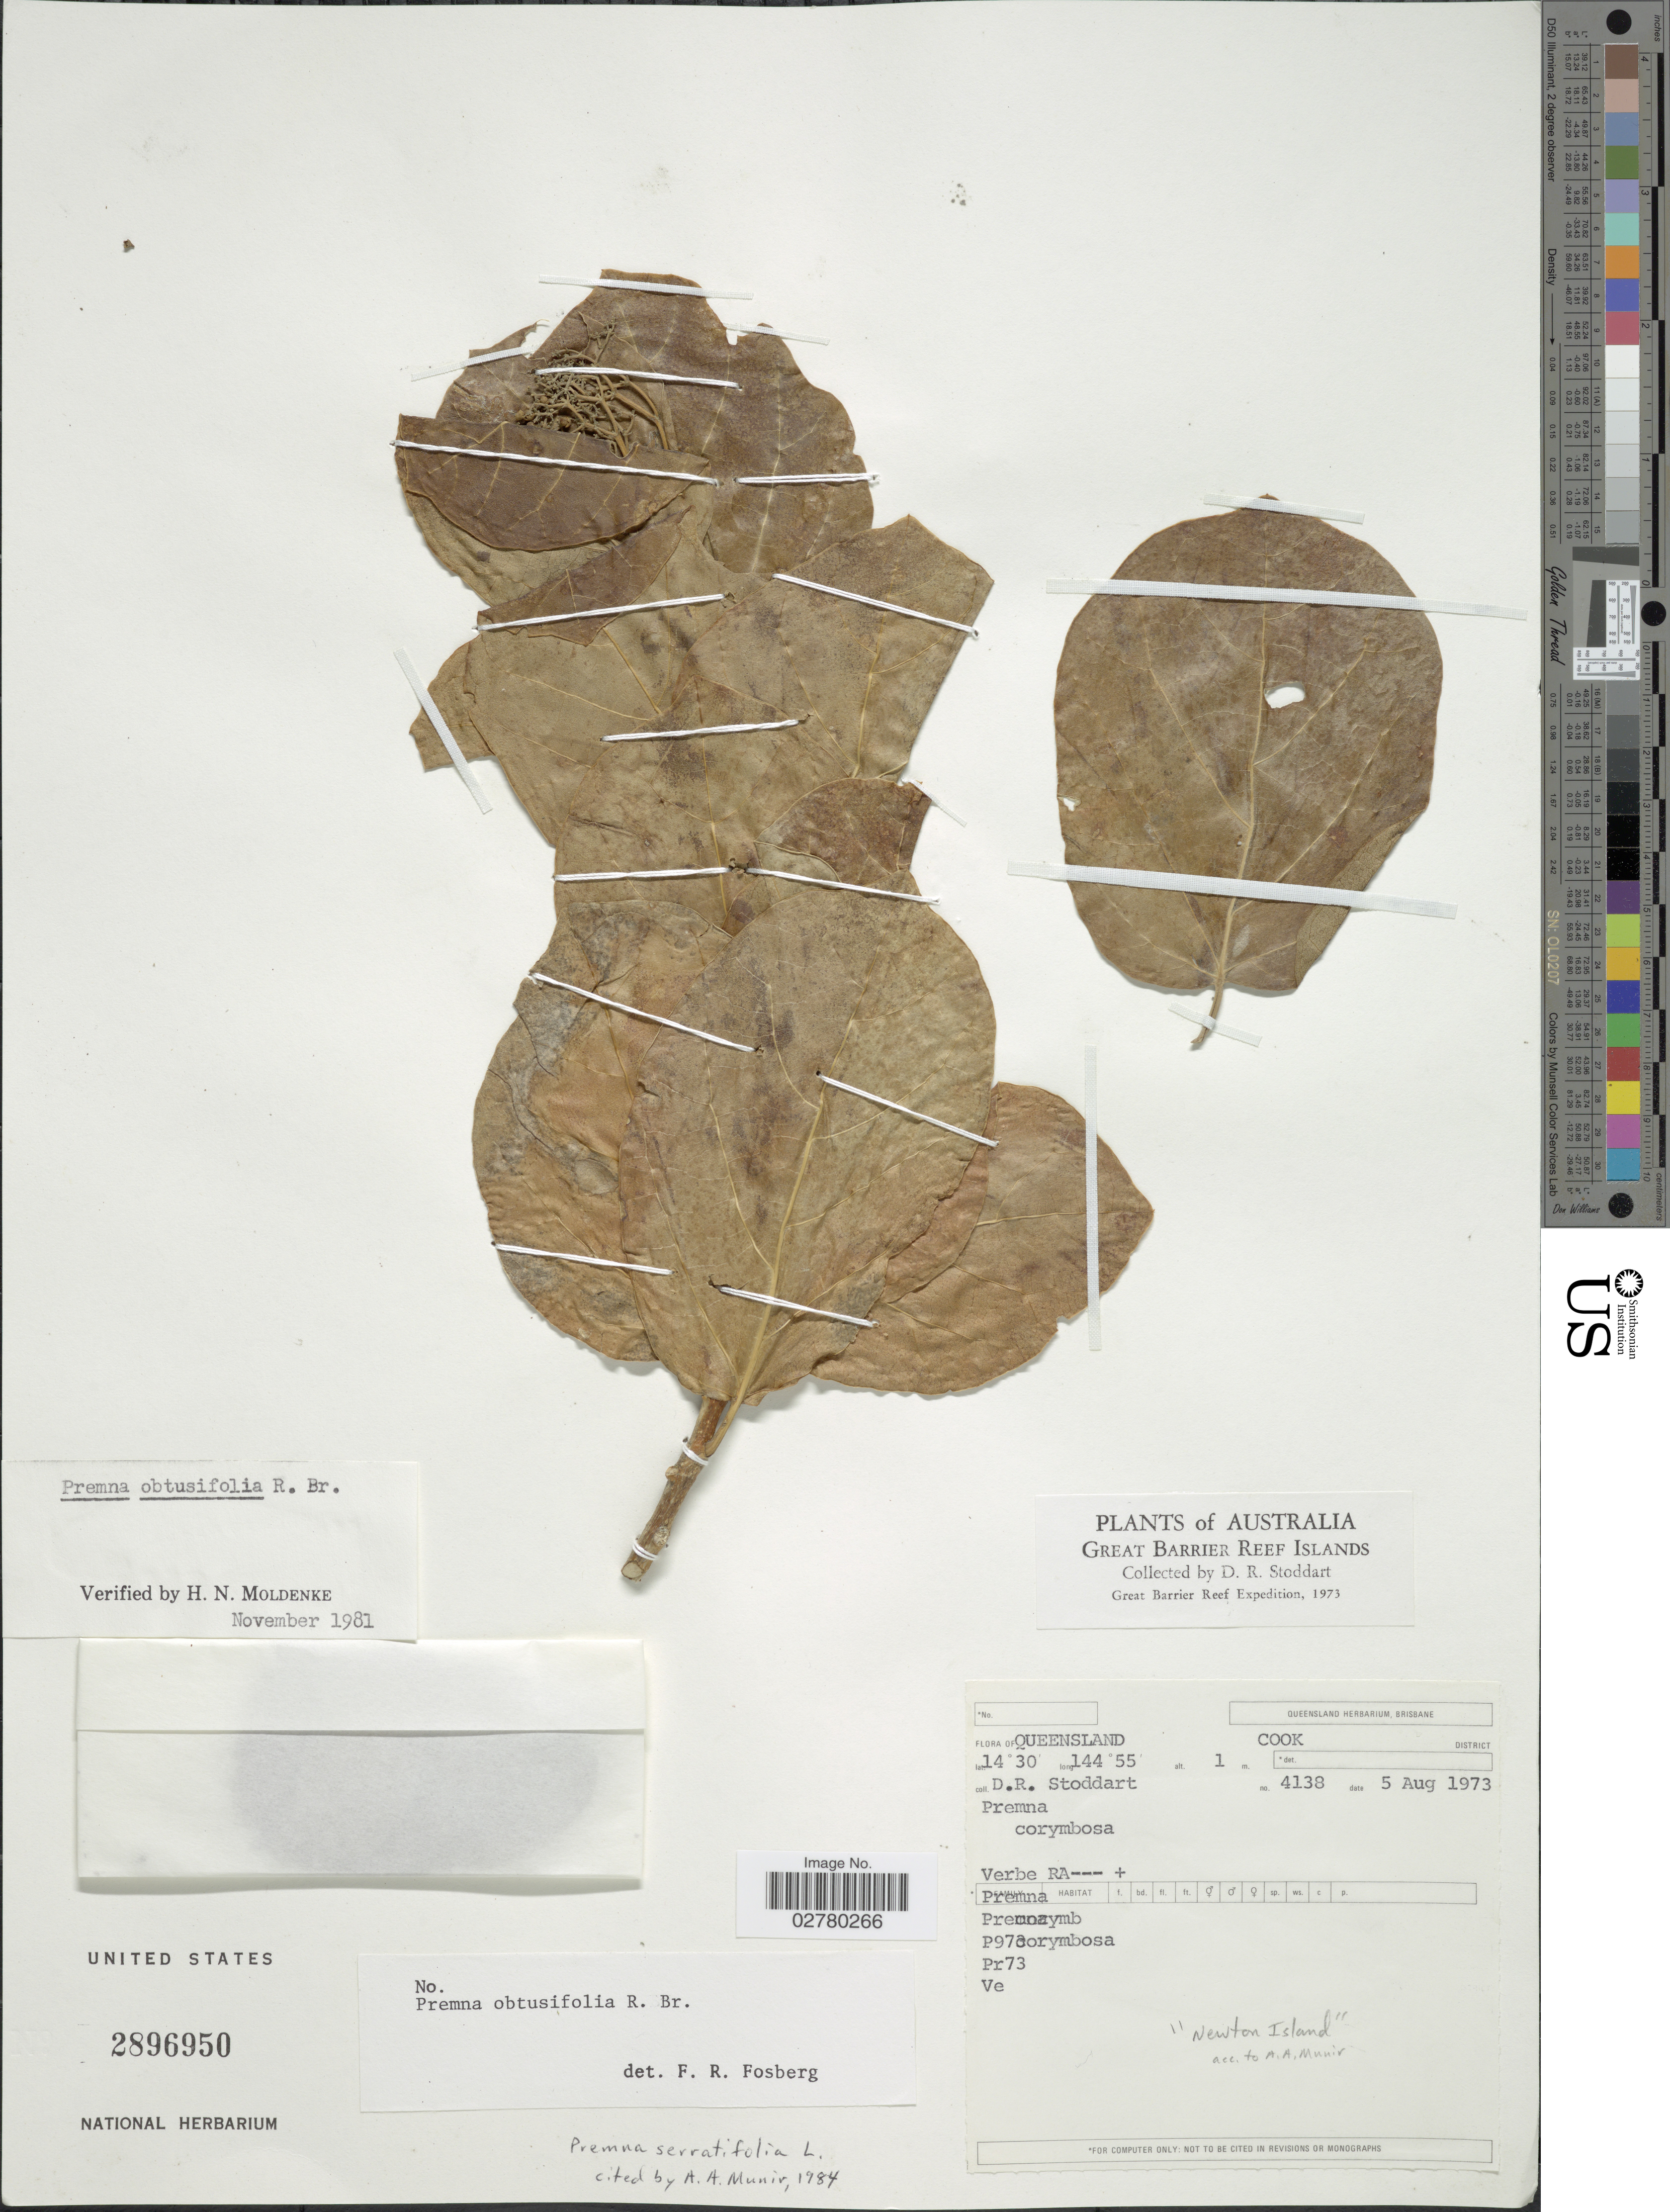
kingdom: Plantae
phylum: Tracheophyta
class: Magnoliopsida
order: Lamiales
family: Lamiaceae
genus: Premna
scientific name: Premna serratifolia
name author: L.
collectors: D. R. Stoddart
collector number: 4138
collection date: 1973-08-05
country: Australia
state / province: Queensland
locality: Great Barrier Reef Islands, Cook District. "Newton Island".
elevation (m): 1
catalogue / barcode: US 2896950